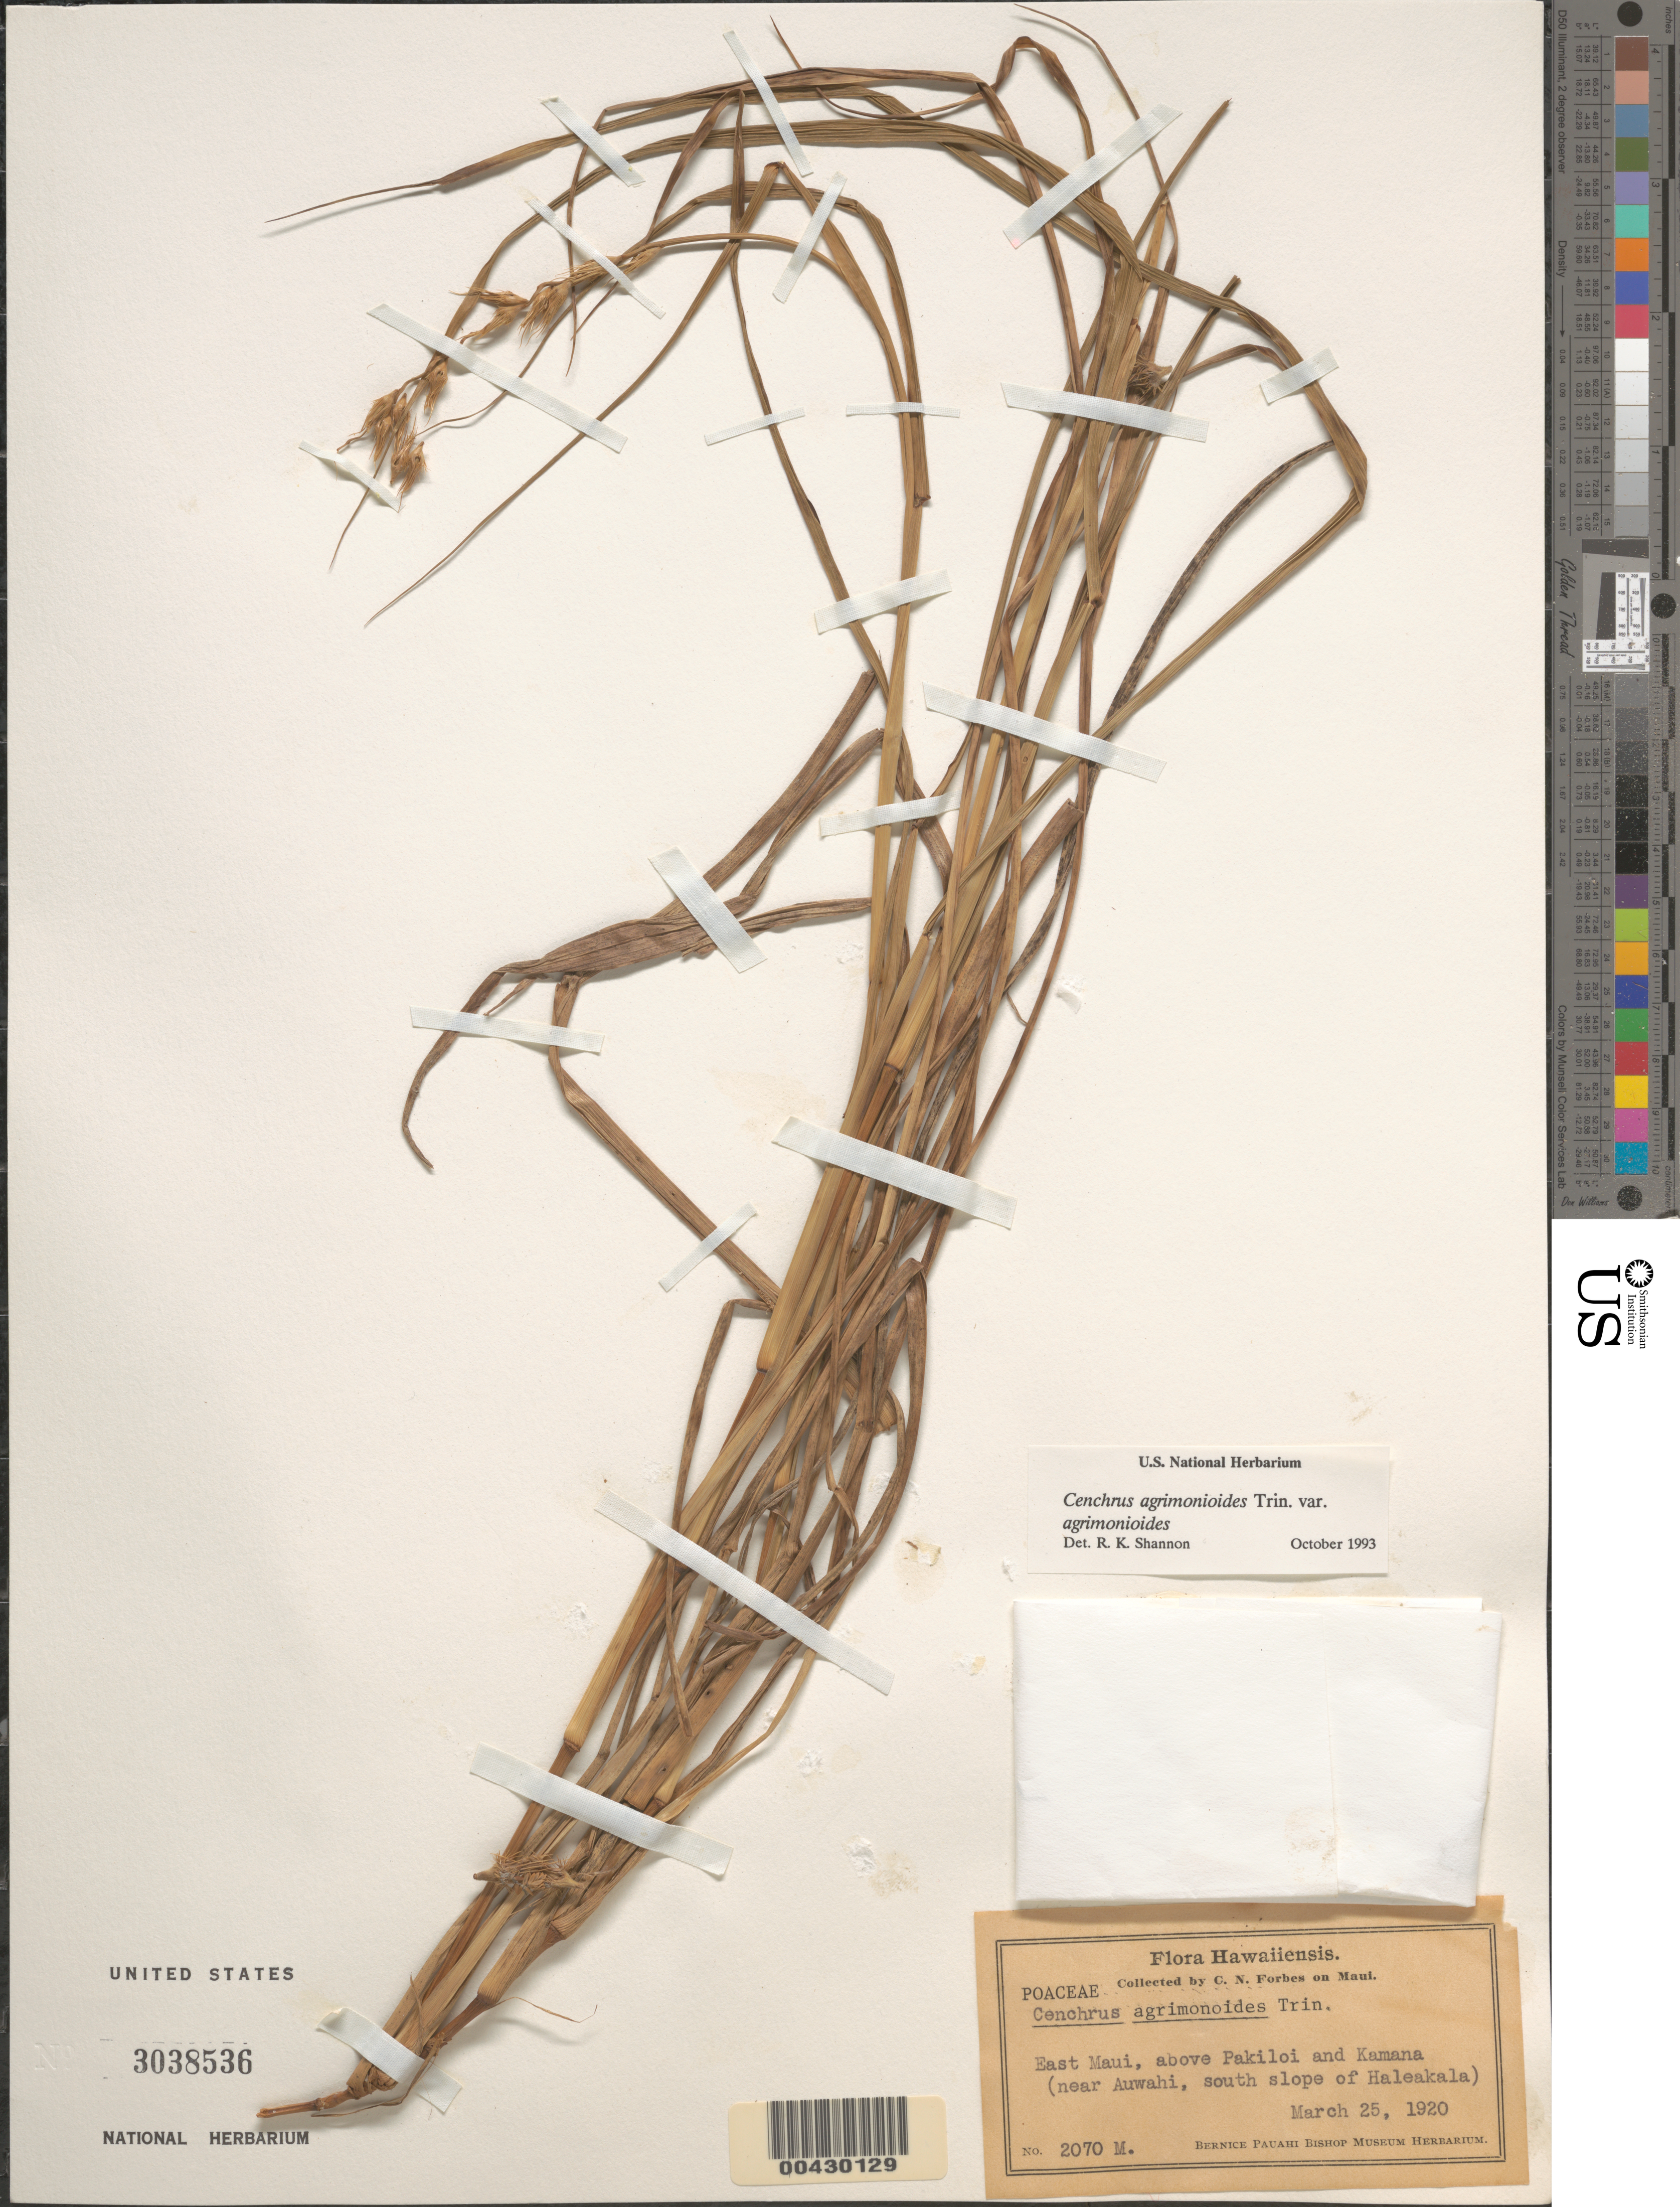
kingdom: Plantae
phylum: Tracheophyta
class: Liliopsida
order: Poales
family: Poaceae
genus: Cenchrus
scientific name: Cenchrus agrimonioides var. agrimonioides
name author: Trin.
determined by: Shannon, R. K., (UNITED STATES)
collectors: C. N. Forbes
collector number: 2070 M.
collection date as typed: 25 Mar 1920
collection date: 1920-03-25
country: United States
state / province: Hawaii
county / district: Maui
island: Maui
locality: East Maui, above Pakiloi and Kamana (near Auwahi, south slope of Haleakala)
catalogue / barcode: US 3038536